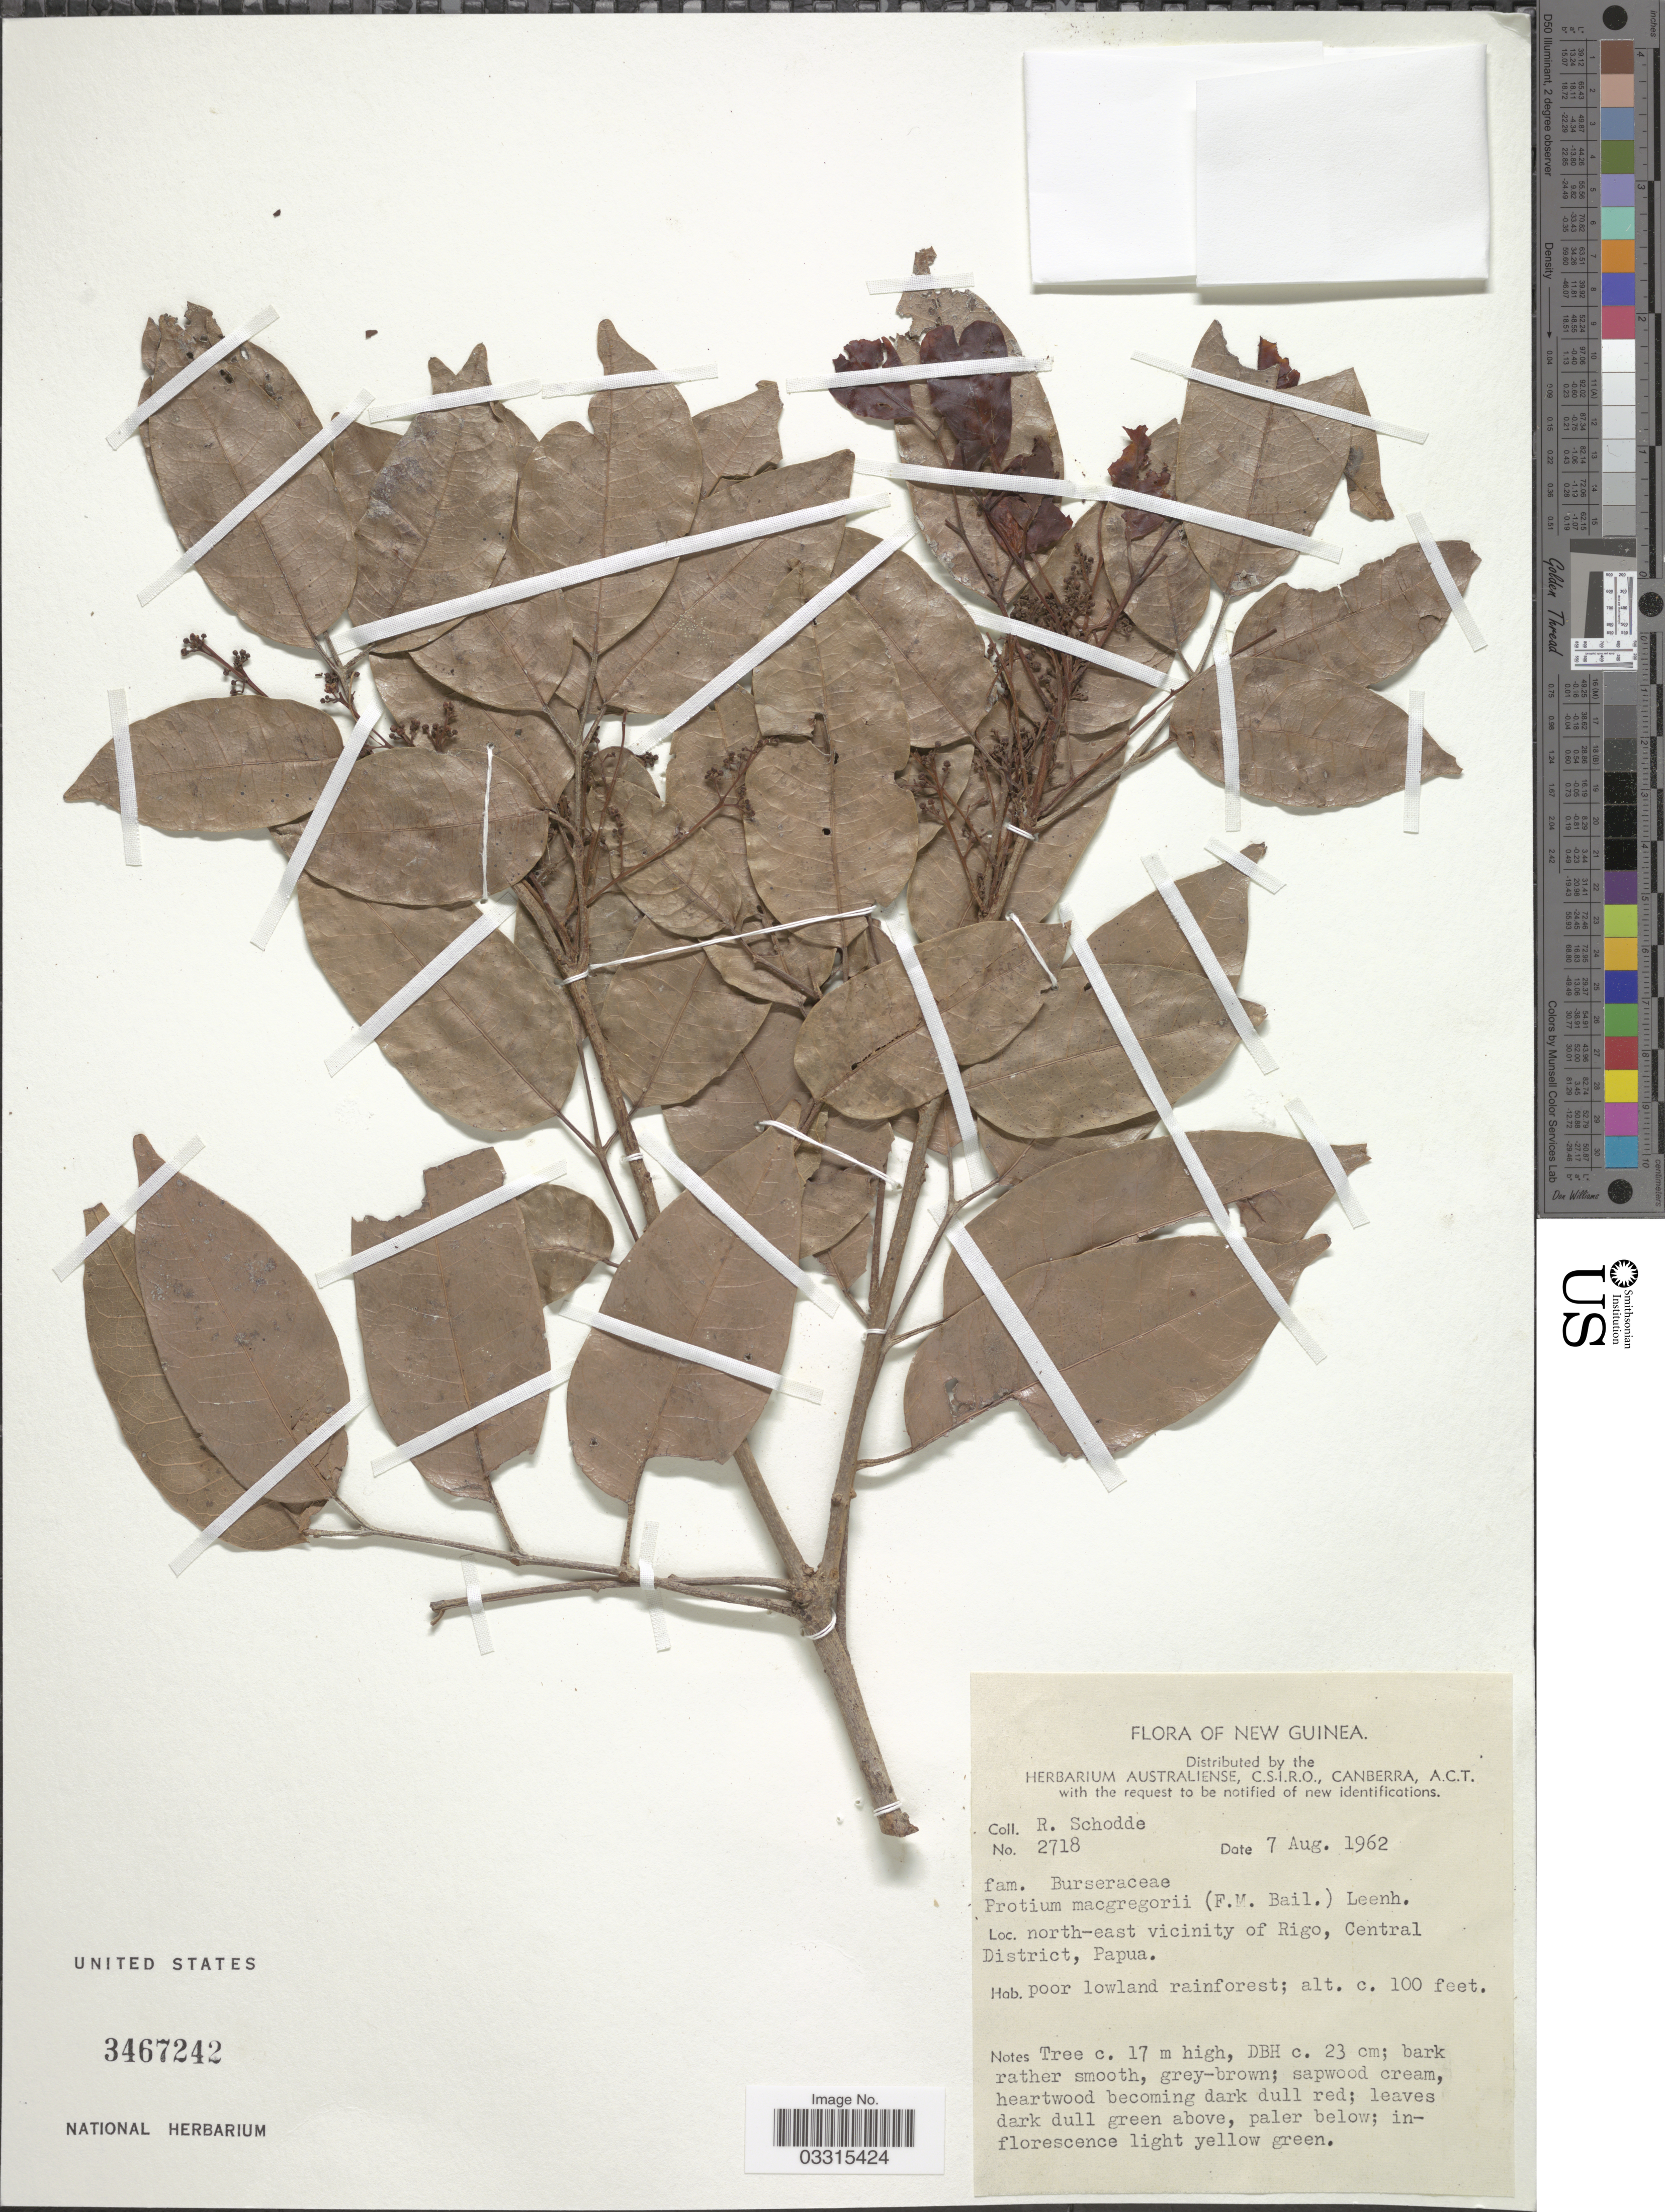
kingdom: Plantae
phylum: Tracheophyta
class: Magnoliopsida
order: Sapindales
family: Burseraceae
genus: Protium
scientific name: Protium macgregorii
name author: (F.M. Bailey) Leenh.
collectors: R. Schodde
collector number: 2718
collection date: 1962-08-07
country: Papua New Guinea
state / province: Central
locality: New Guinea. North-east vicinity of Rigo, Central District, Papua.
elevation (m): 30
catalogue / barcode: US 3467242